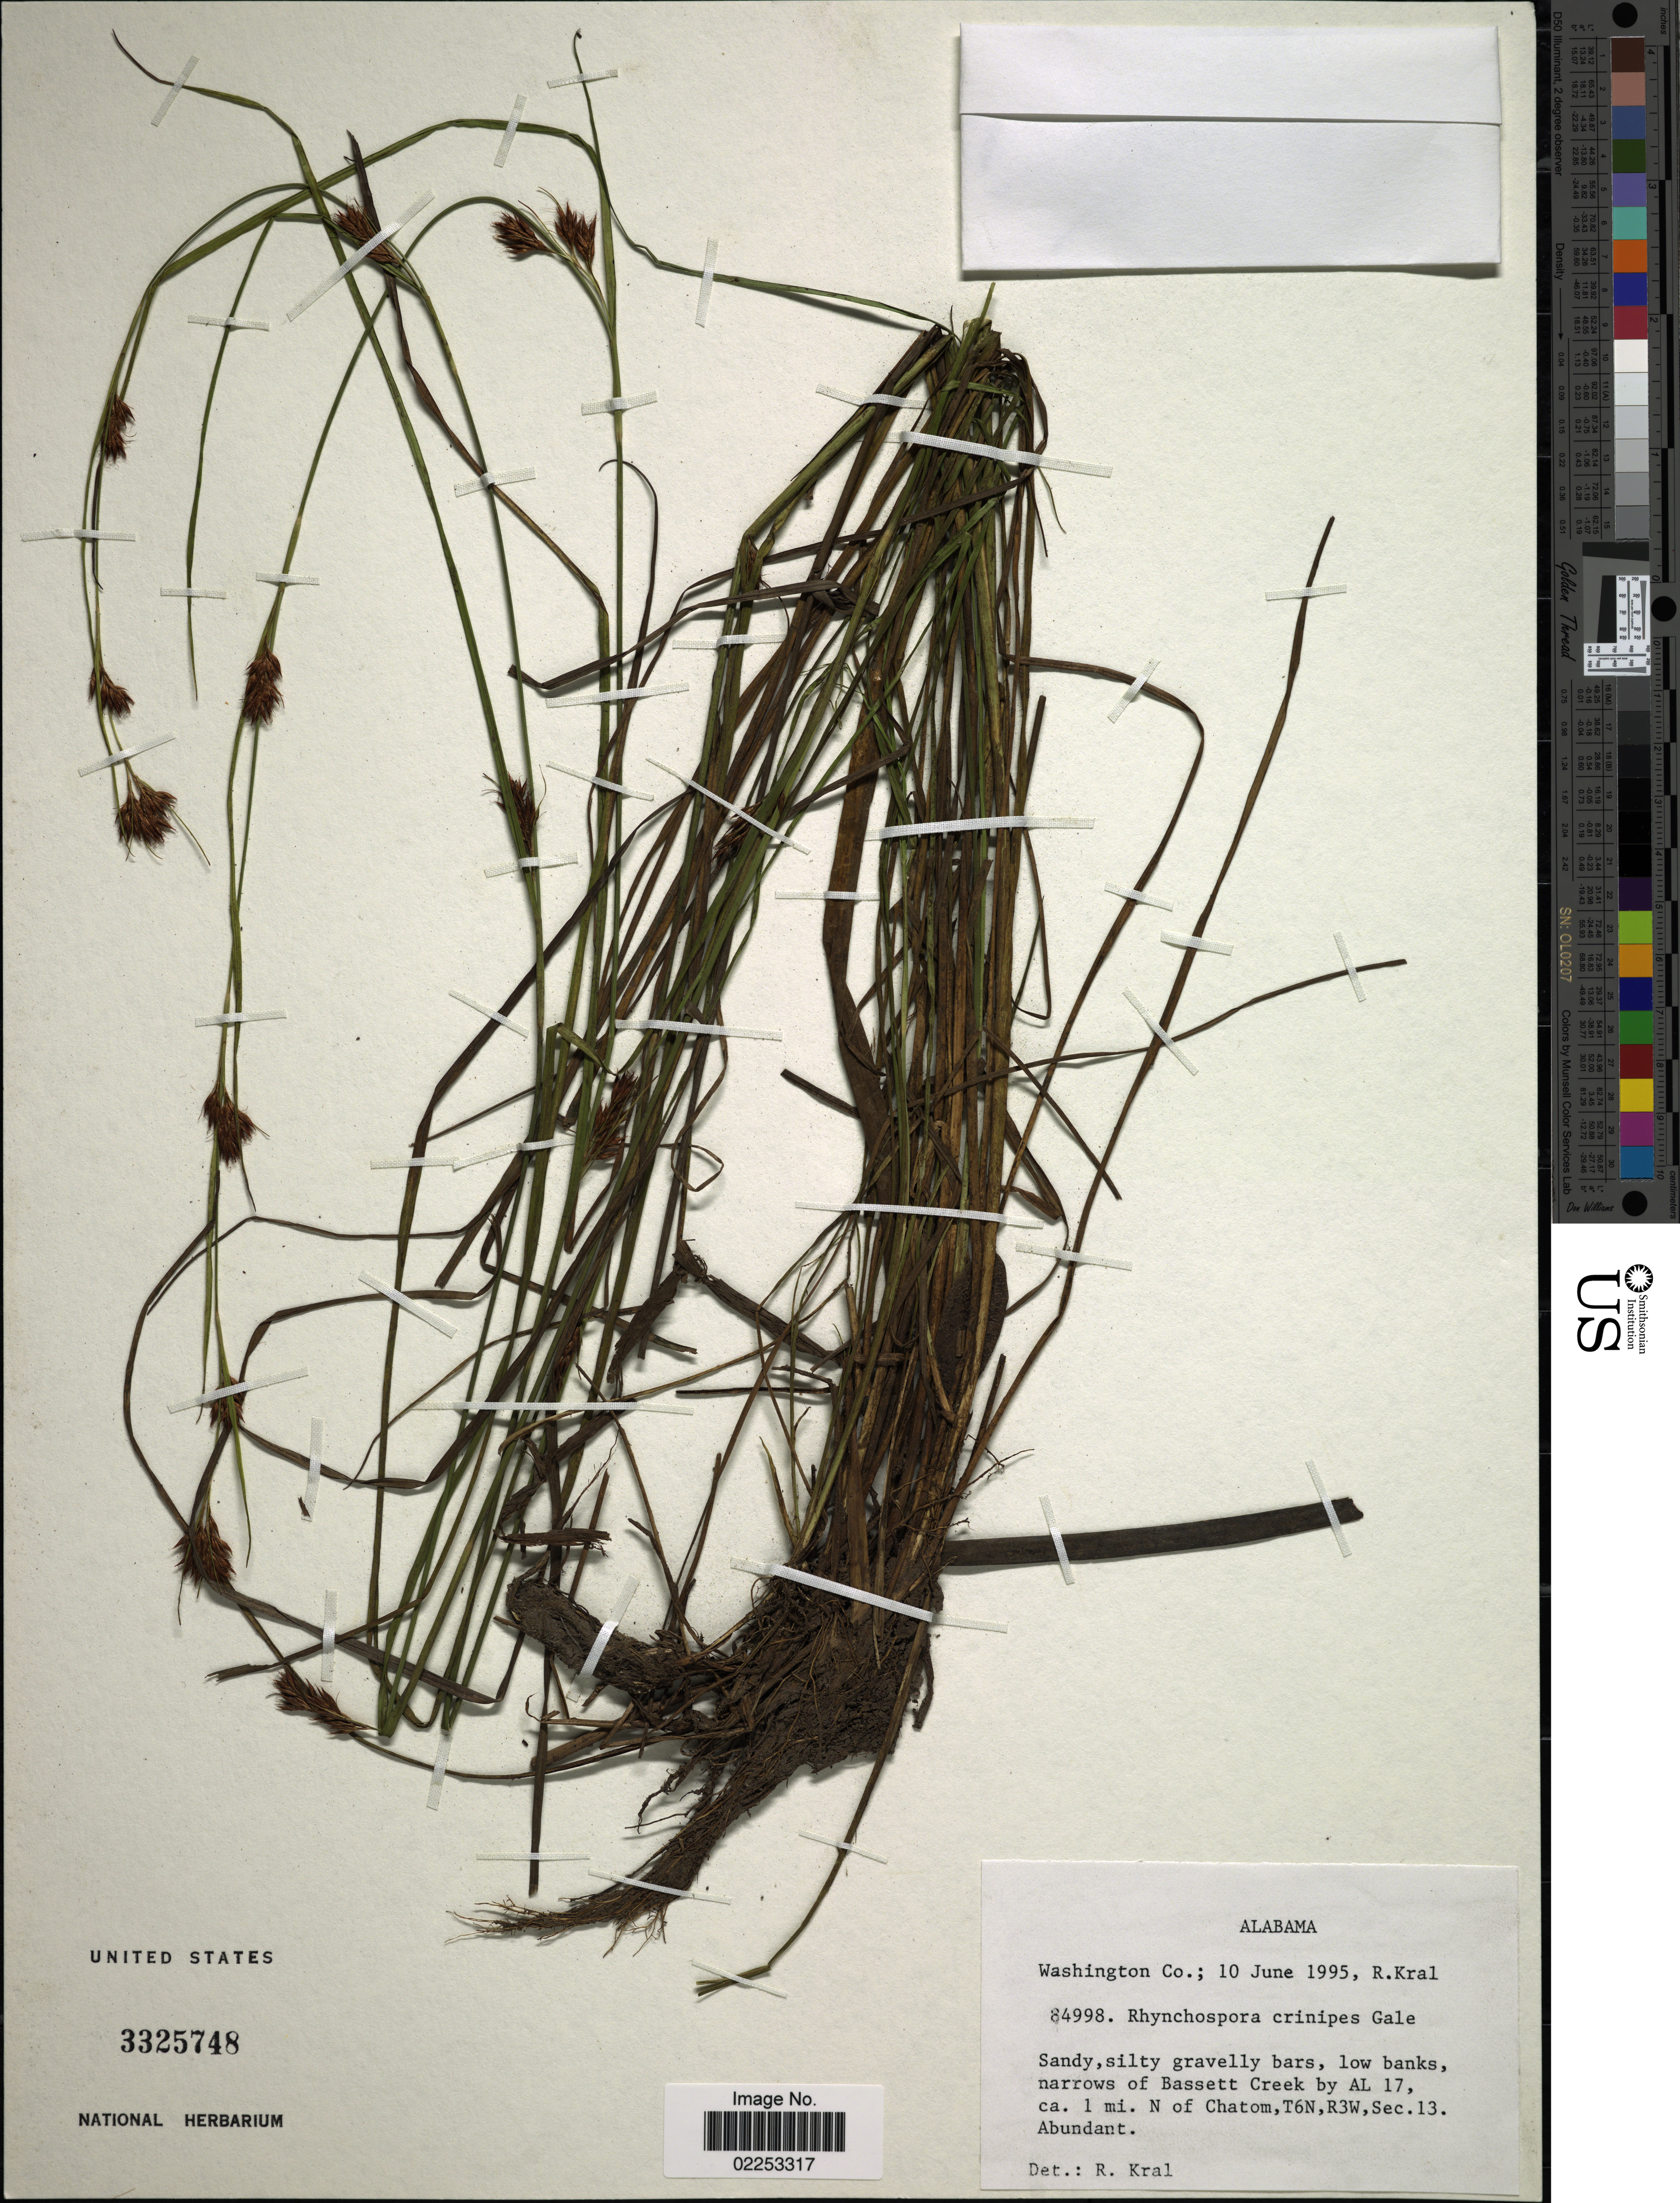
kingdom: Plantae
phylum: Tracheophyta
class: Liliopsida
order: Poales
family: Cyperaceae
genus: Rhynchospora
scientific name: Rhynchospora crinipes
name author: Gale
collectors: R. Kral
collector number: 84998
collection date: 1995-06-10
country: United States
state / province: Alabama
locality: Washington Co.; Sandy silty gravelly bars, low banks narrows of Bassett Creek by AL 17, ca. 1 mi N of Chatom, T6N, R3W, Sec. 13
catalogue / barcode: US 3325748